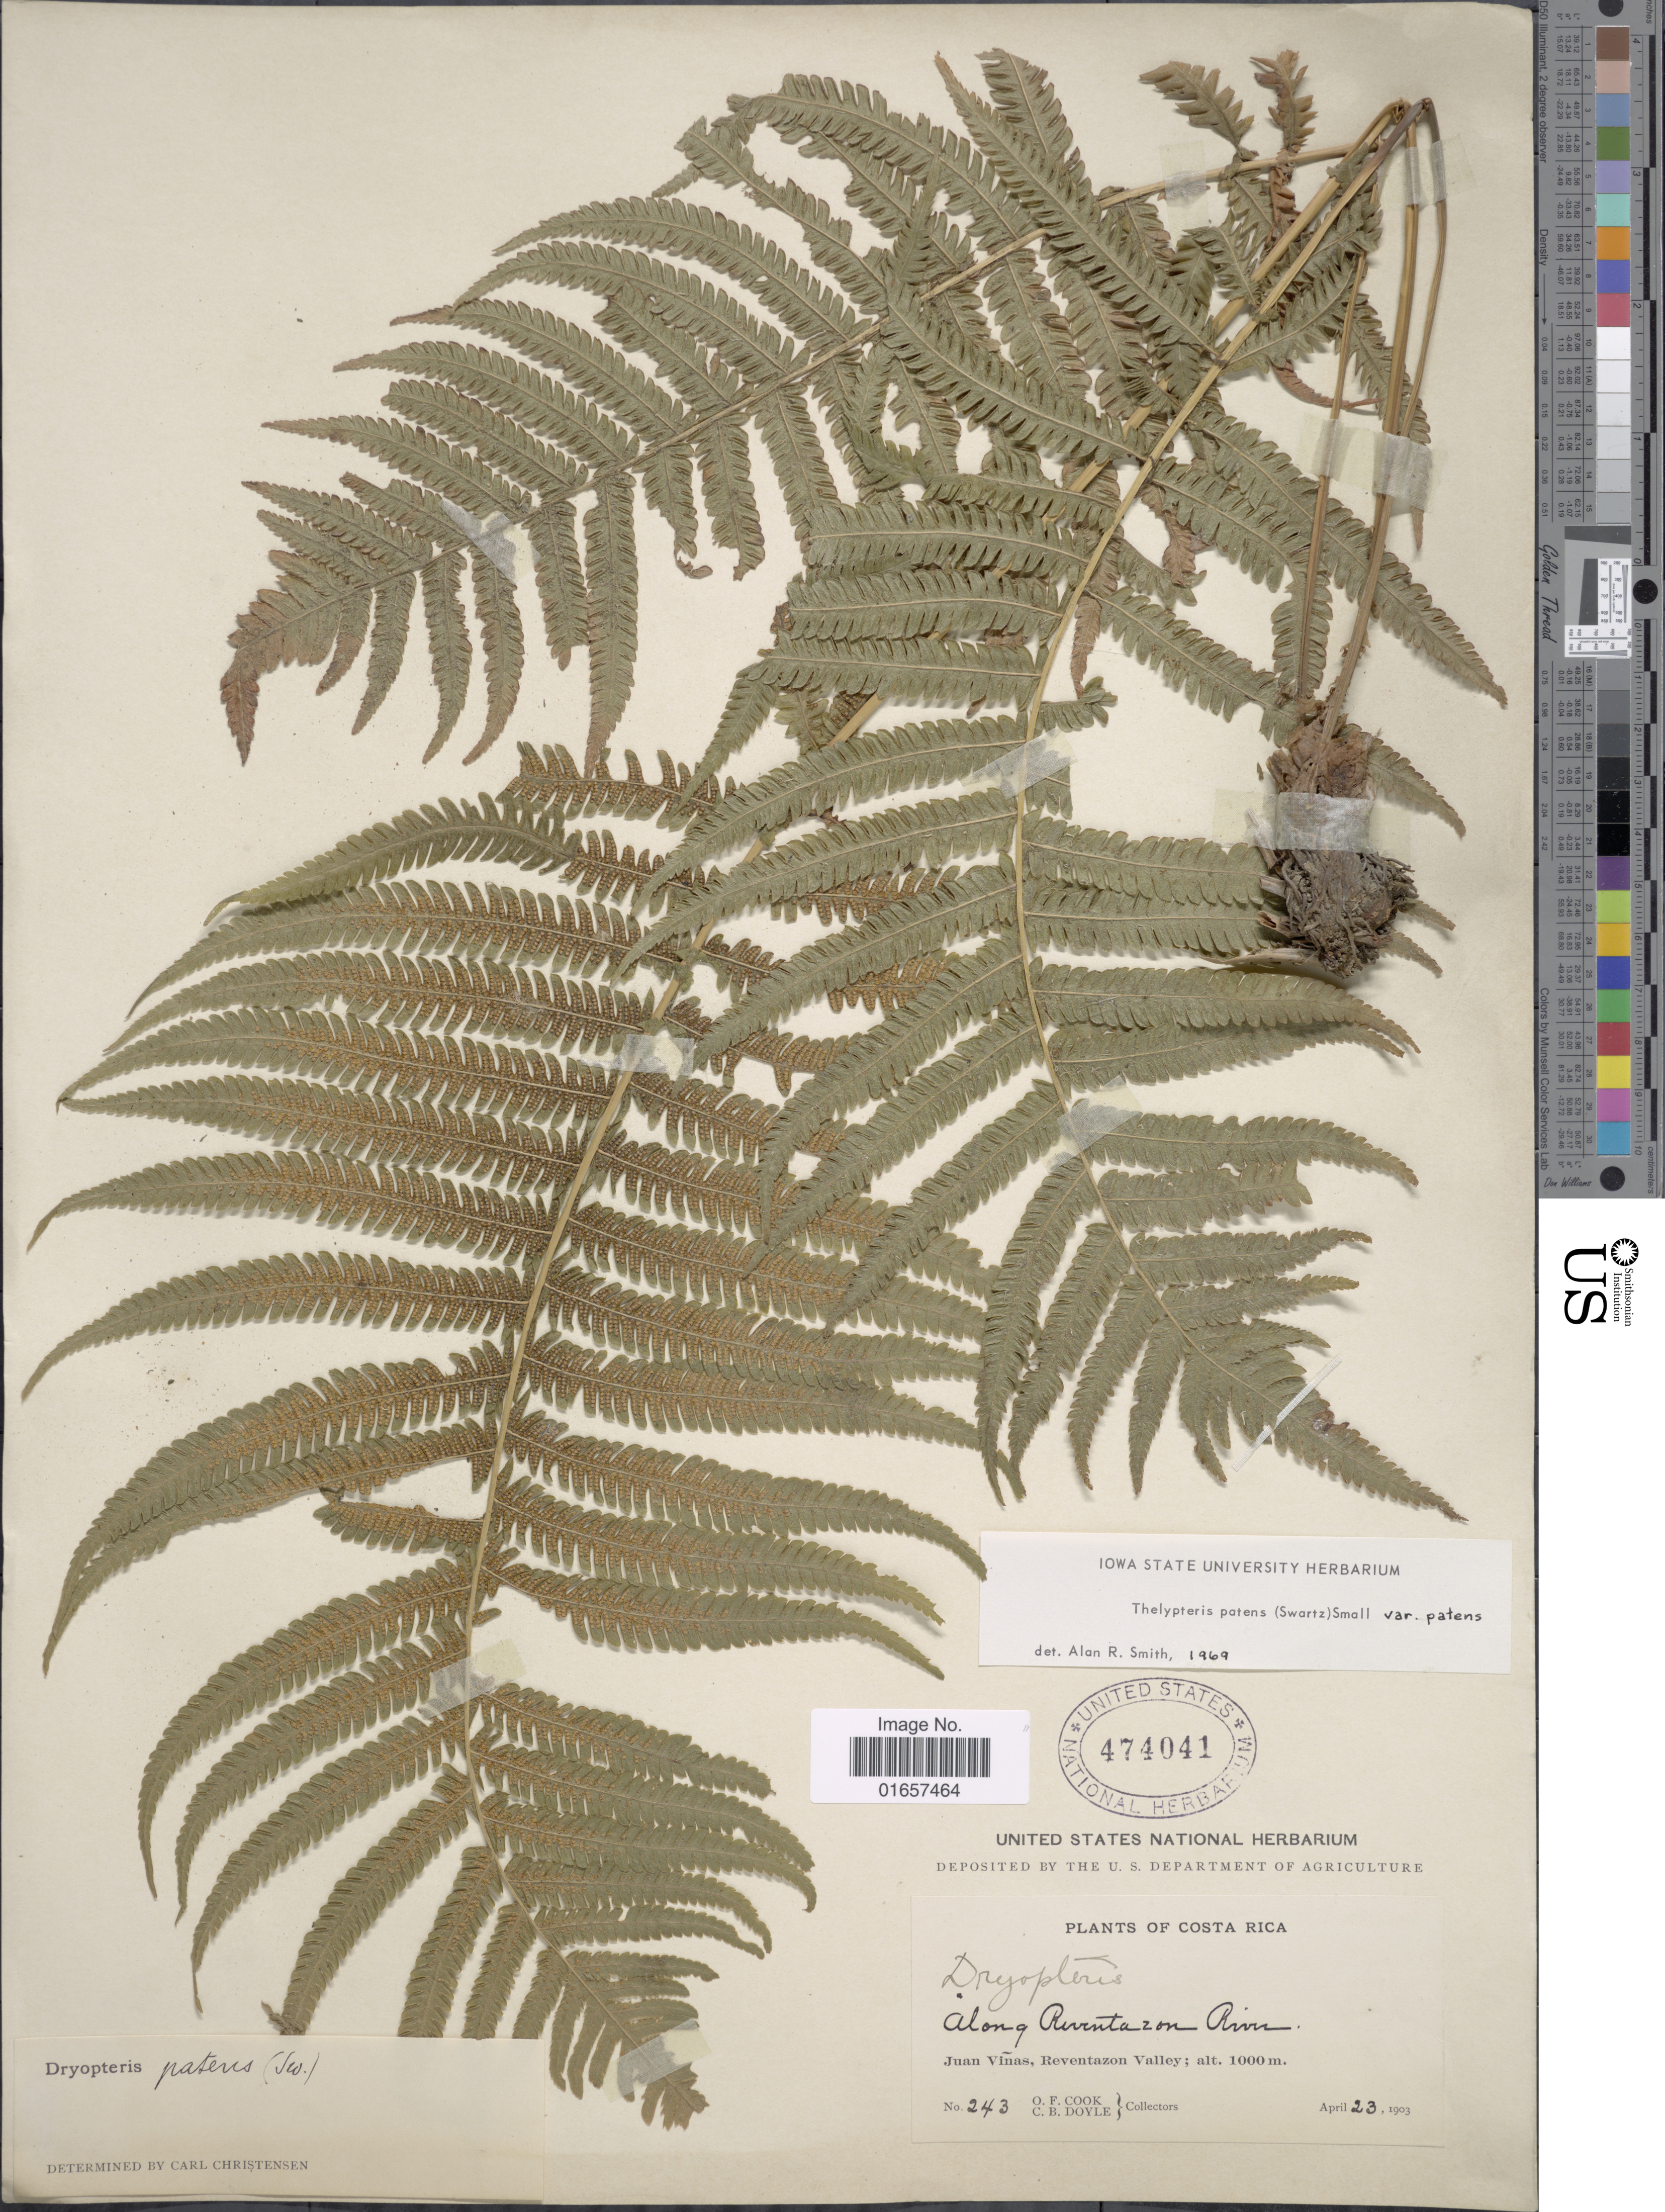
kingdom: Plantae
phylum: Tracheophyta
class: Polypodiopsida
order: Polypodiales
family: Thelypteridaceae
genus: Christella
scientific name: Christella patens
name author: (Sw.) Holttum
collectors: O. F. Cook & C. Doyle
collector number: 243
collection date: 1903-04-23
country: Costa Rica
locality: Costa Rica, Along Reventazon River, Juan Viñas, Reventazon Valley.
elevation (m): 1000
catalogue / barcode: US 474041